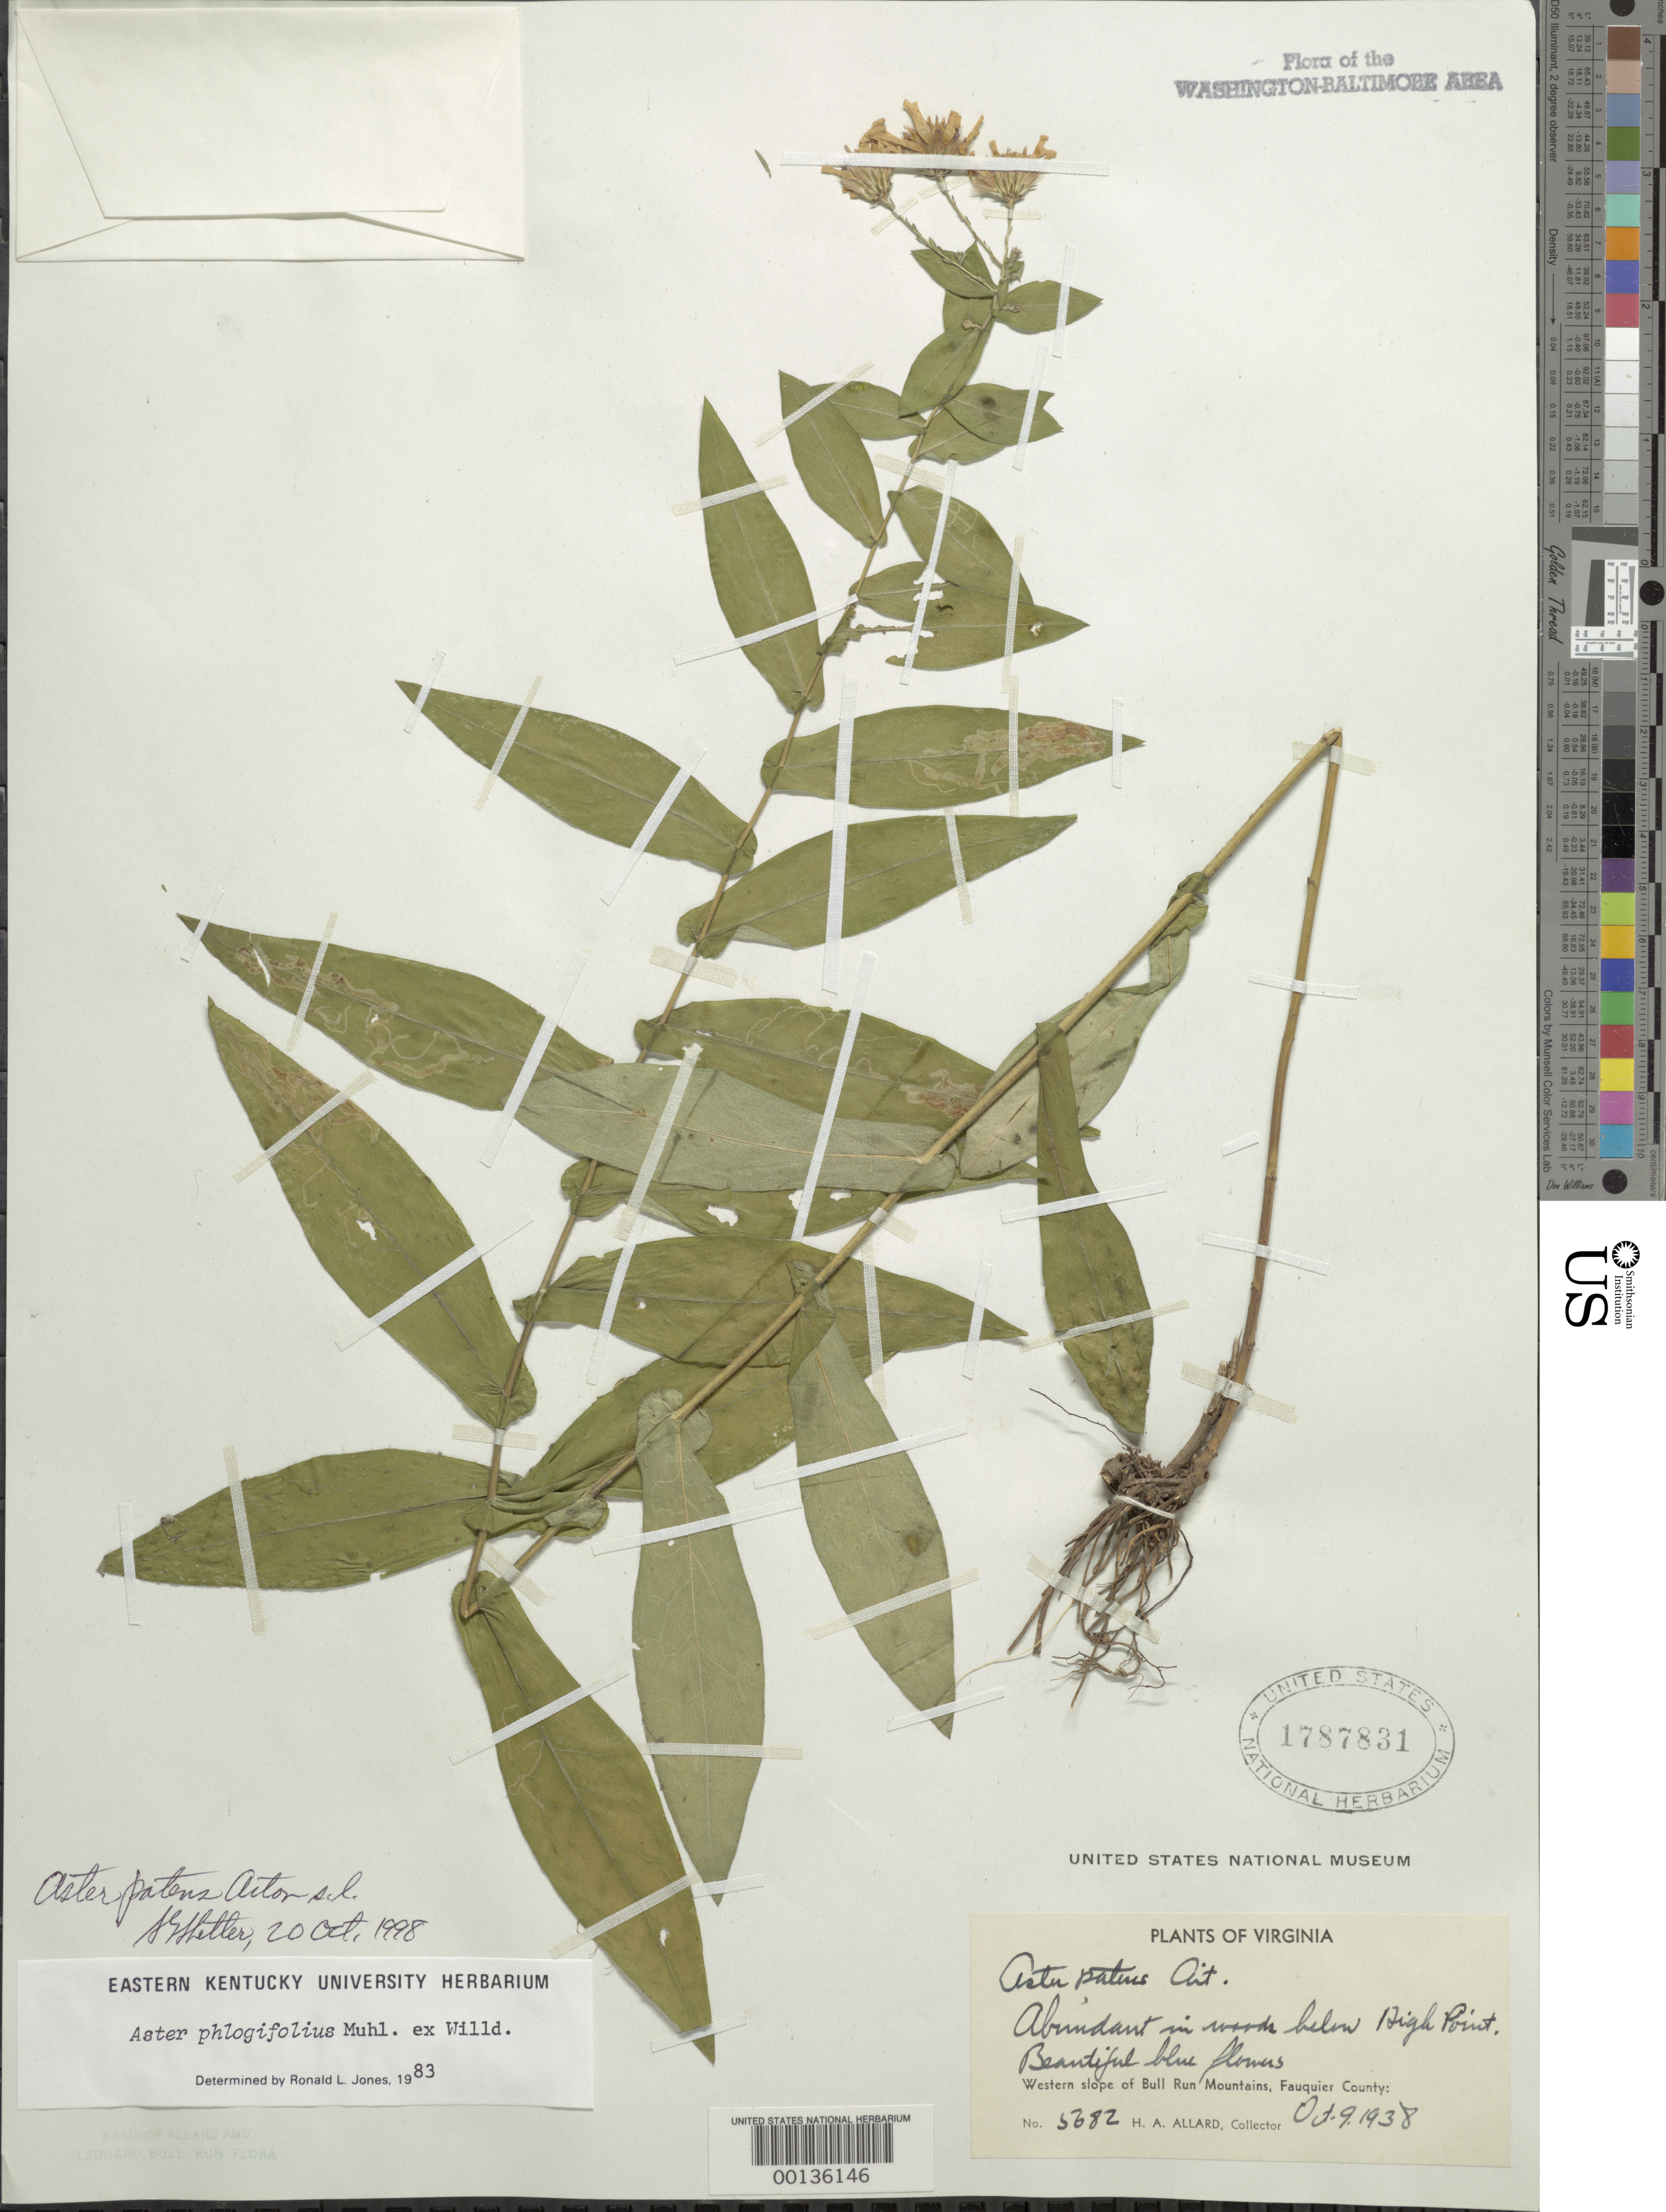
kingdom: Plantae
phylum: Tracheophyta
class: Magnoliopsida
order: Asterales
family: Asteraceae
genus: Symphyotrichum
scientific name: Symphyotrichum phlogifolium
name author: (Muhl. ex Willd.) G.L. Nesom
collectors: H. A. Allard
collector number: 5682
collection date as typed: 09 Oct 1938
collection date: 1938-10-09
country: United States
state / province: Virginia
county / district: Fauquier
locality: Below High Point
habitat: Woods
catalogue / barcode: US 1787831